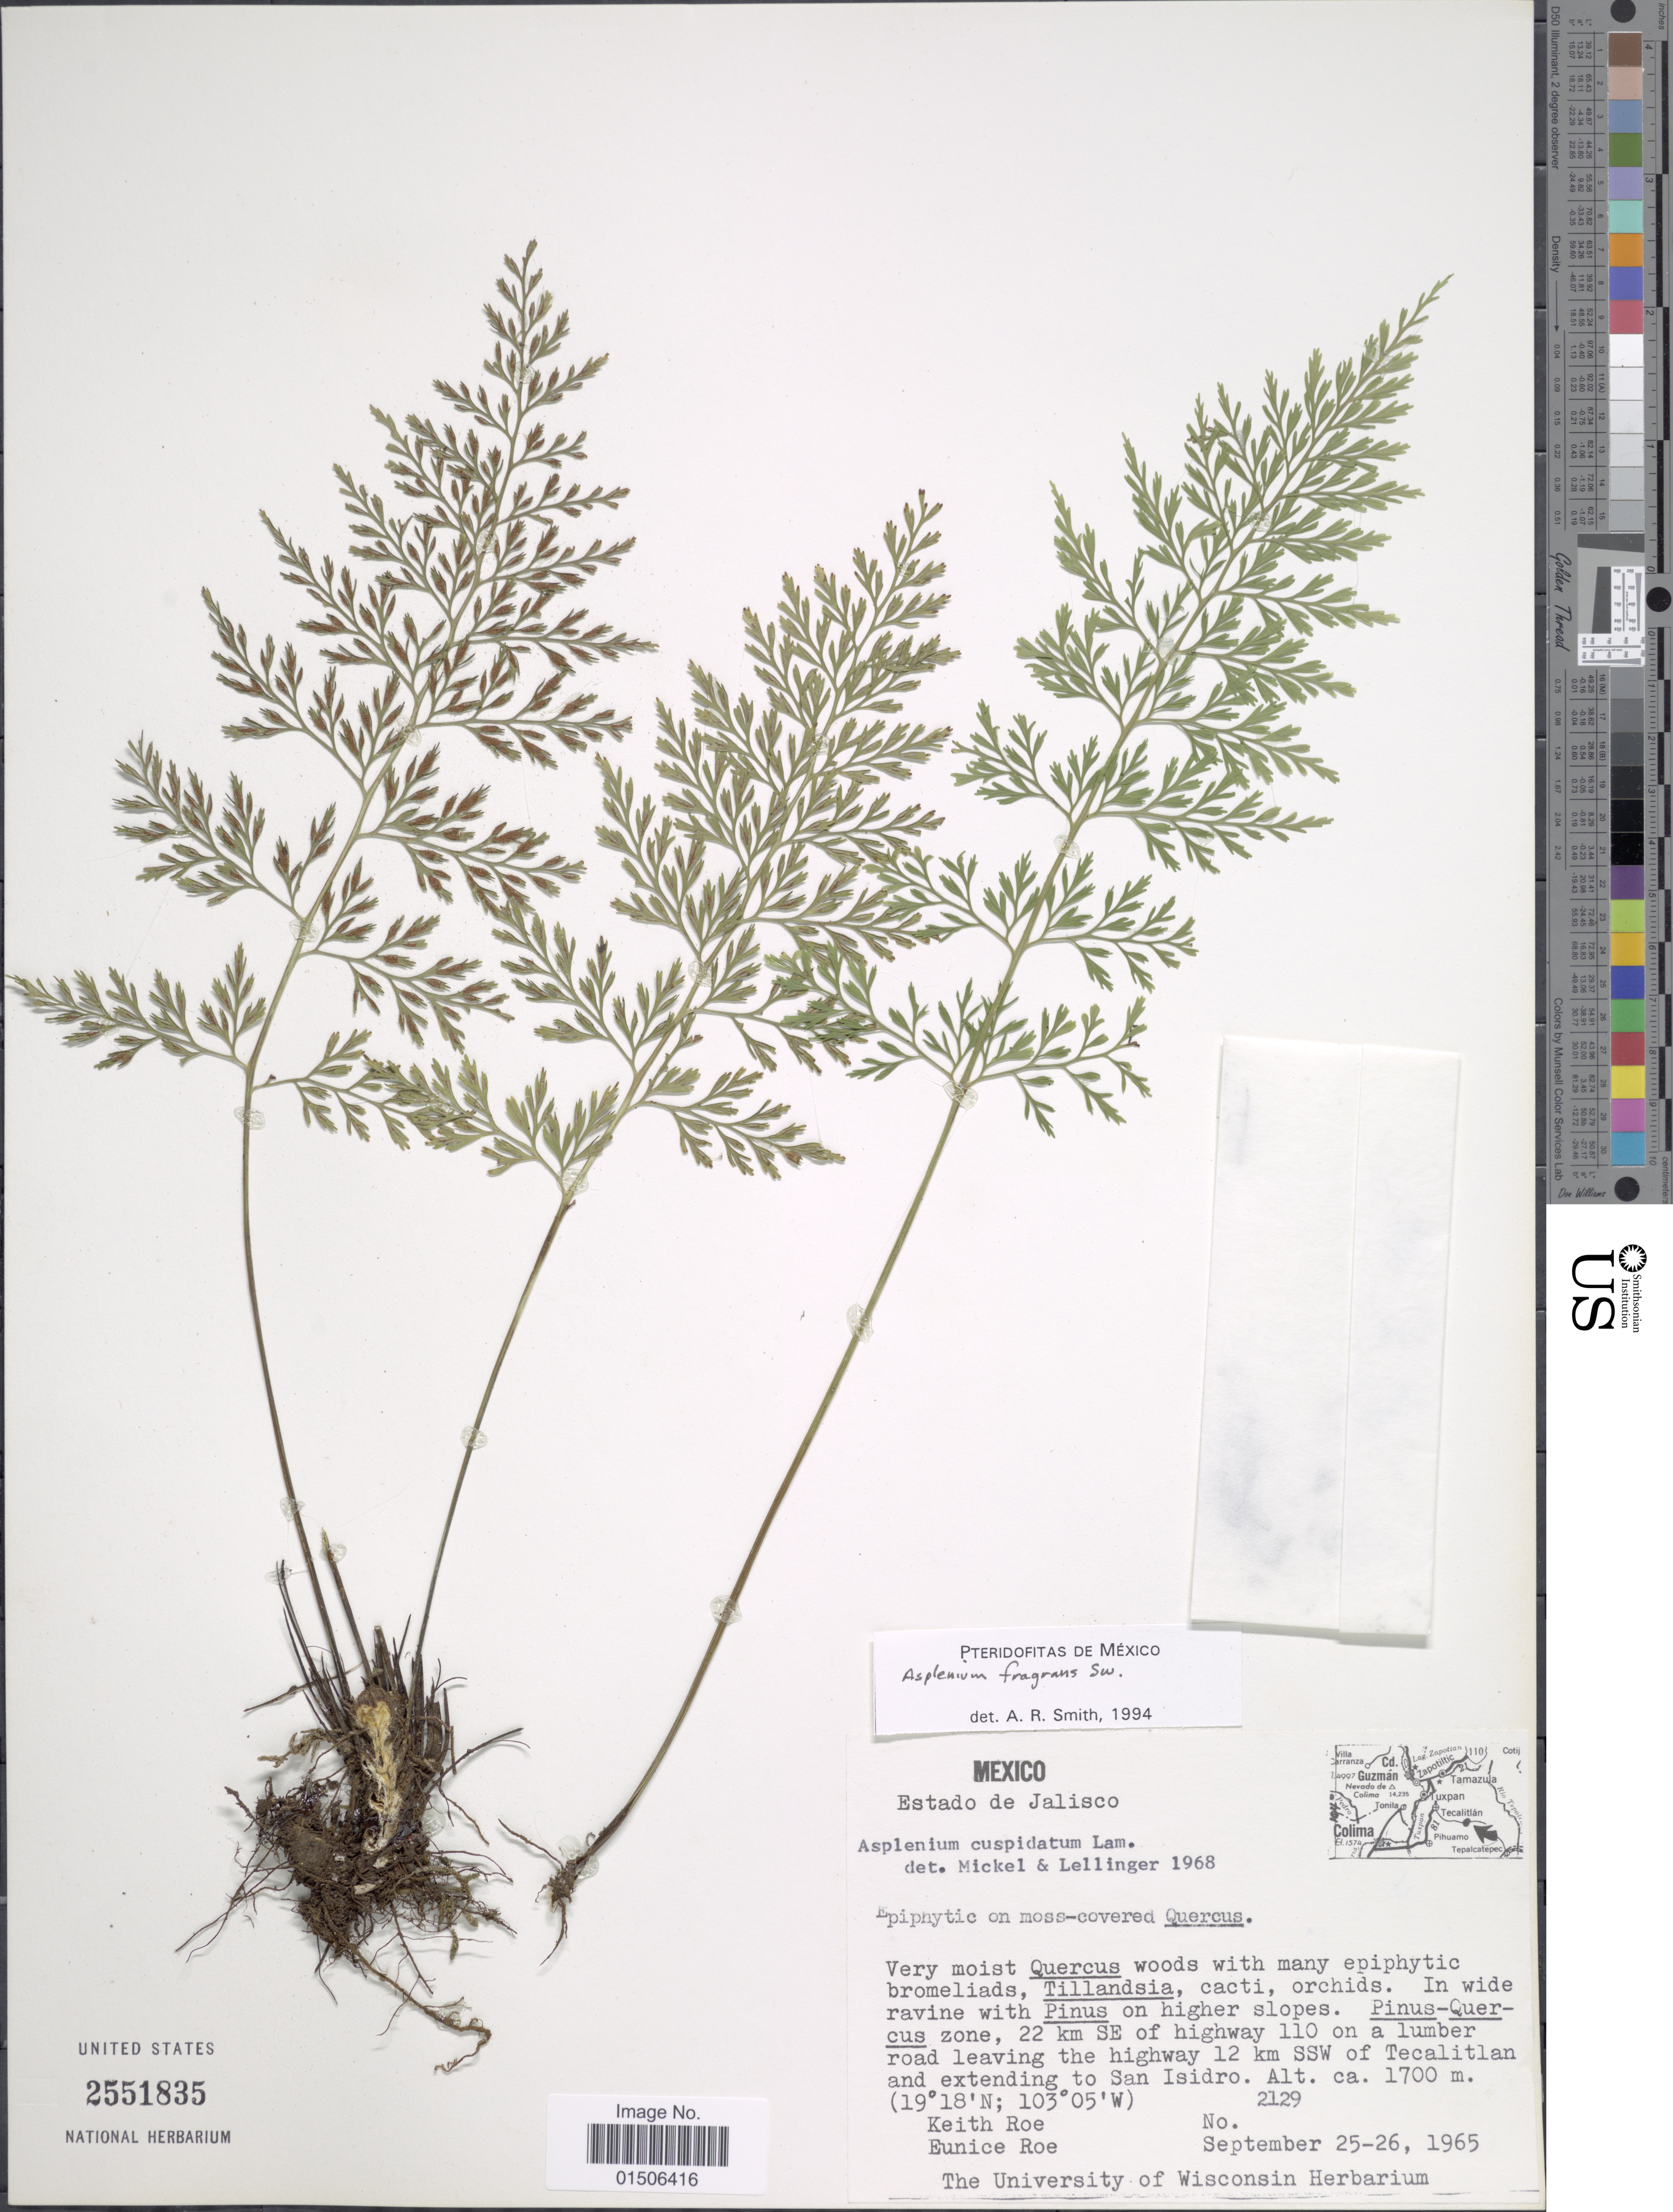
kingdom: Plantae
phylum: Tracheophyta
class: Polypodiopsida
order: Polypodiales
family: Aspleniaceae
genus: Asplenium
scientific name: Asplenium fragrans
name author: Sw.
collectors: K. E. Roe & E. Roe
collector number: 2129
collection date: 1965-09-25/1965-09-26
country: Mexico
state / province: Jalisco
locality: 22 km SE of highway 110 on a lumber road leaving the highway 12 km SSW of tecalitlan and extending to San Isidro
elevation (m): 1700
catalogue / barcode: US 2551835